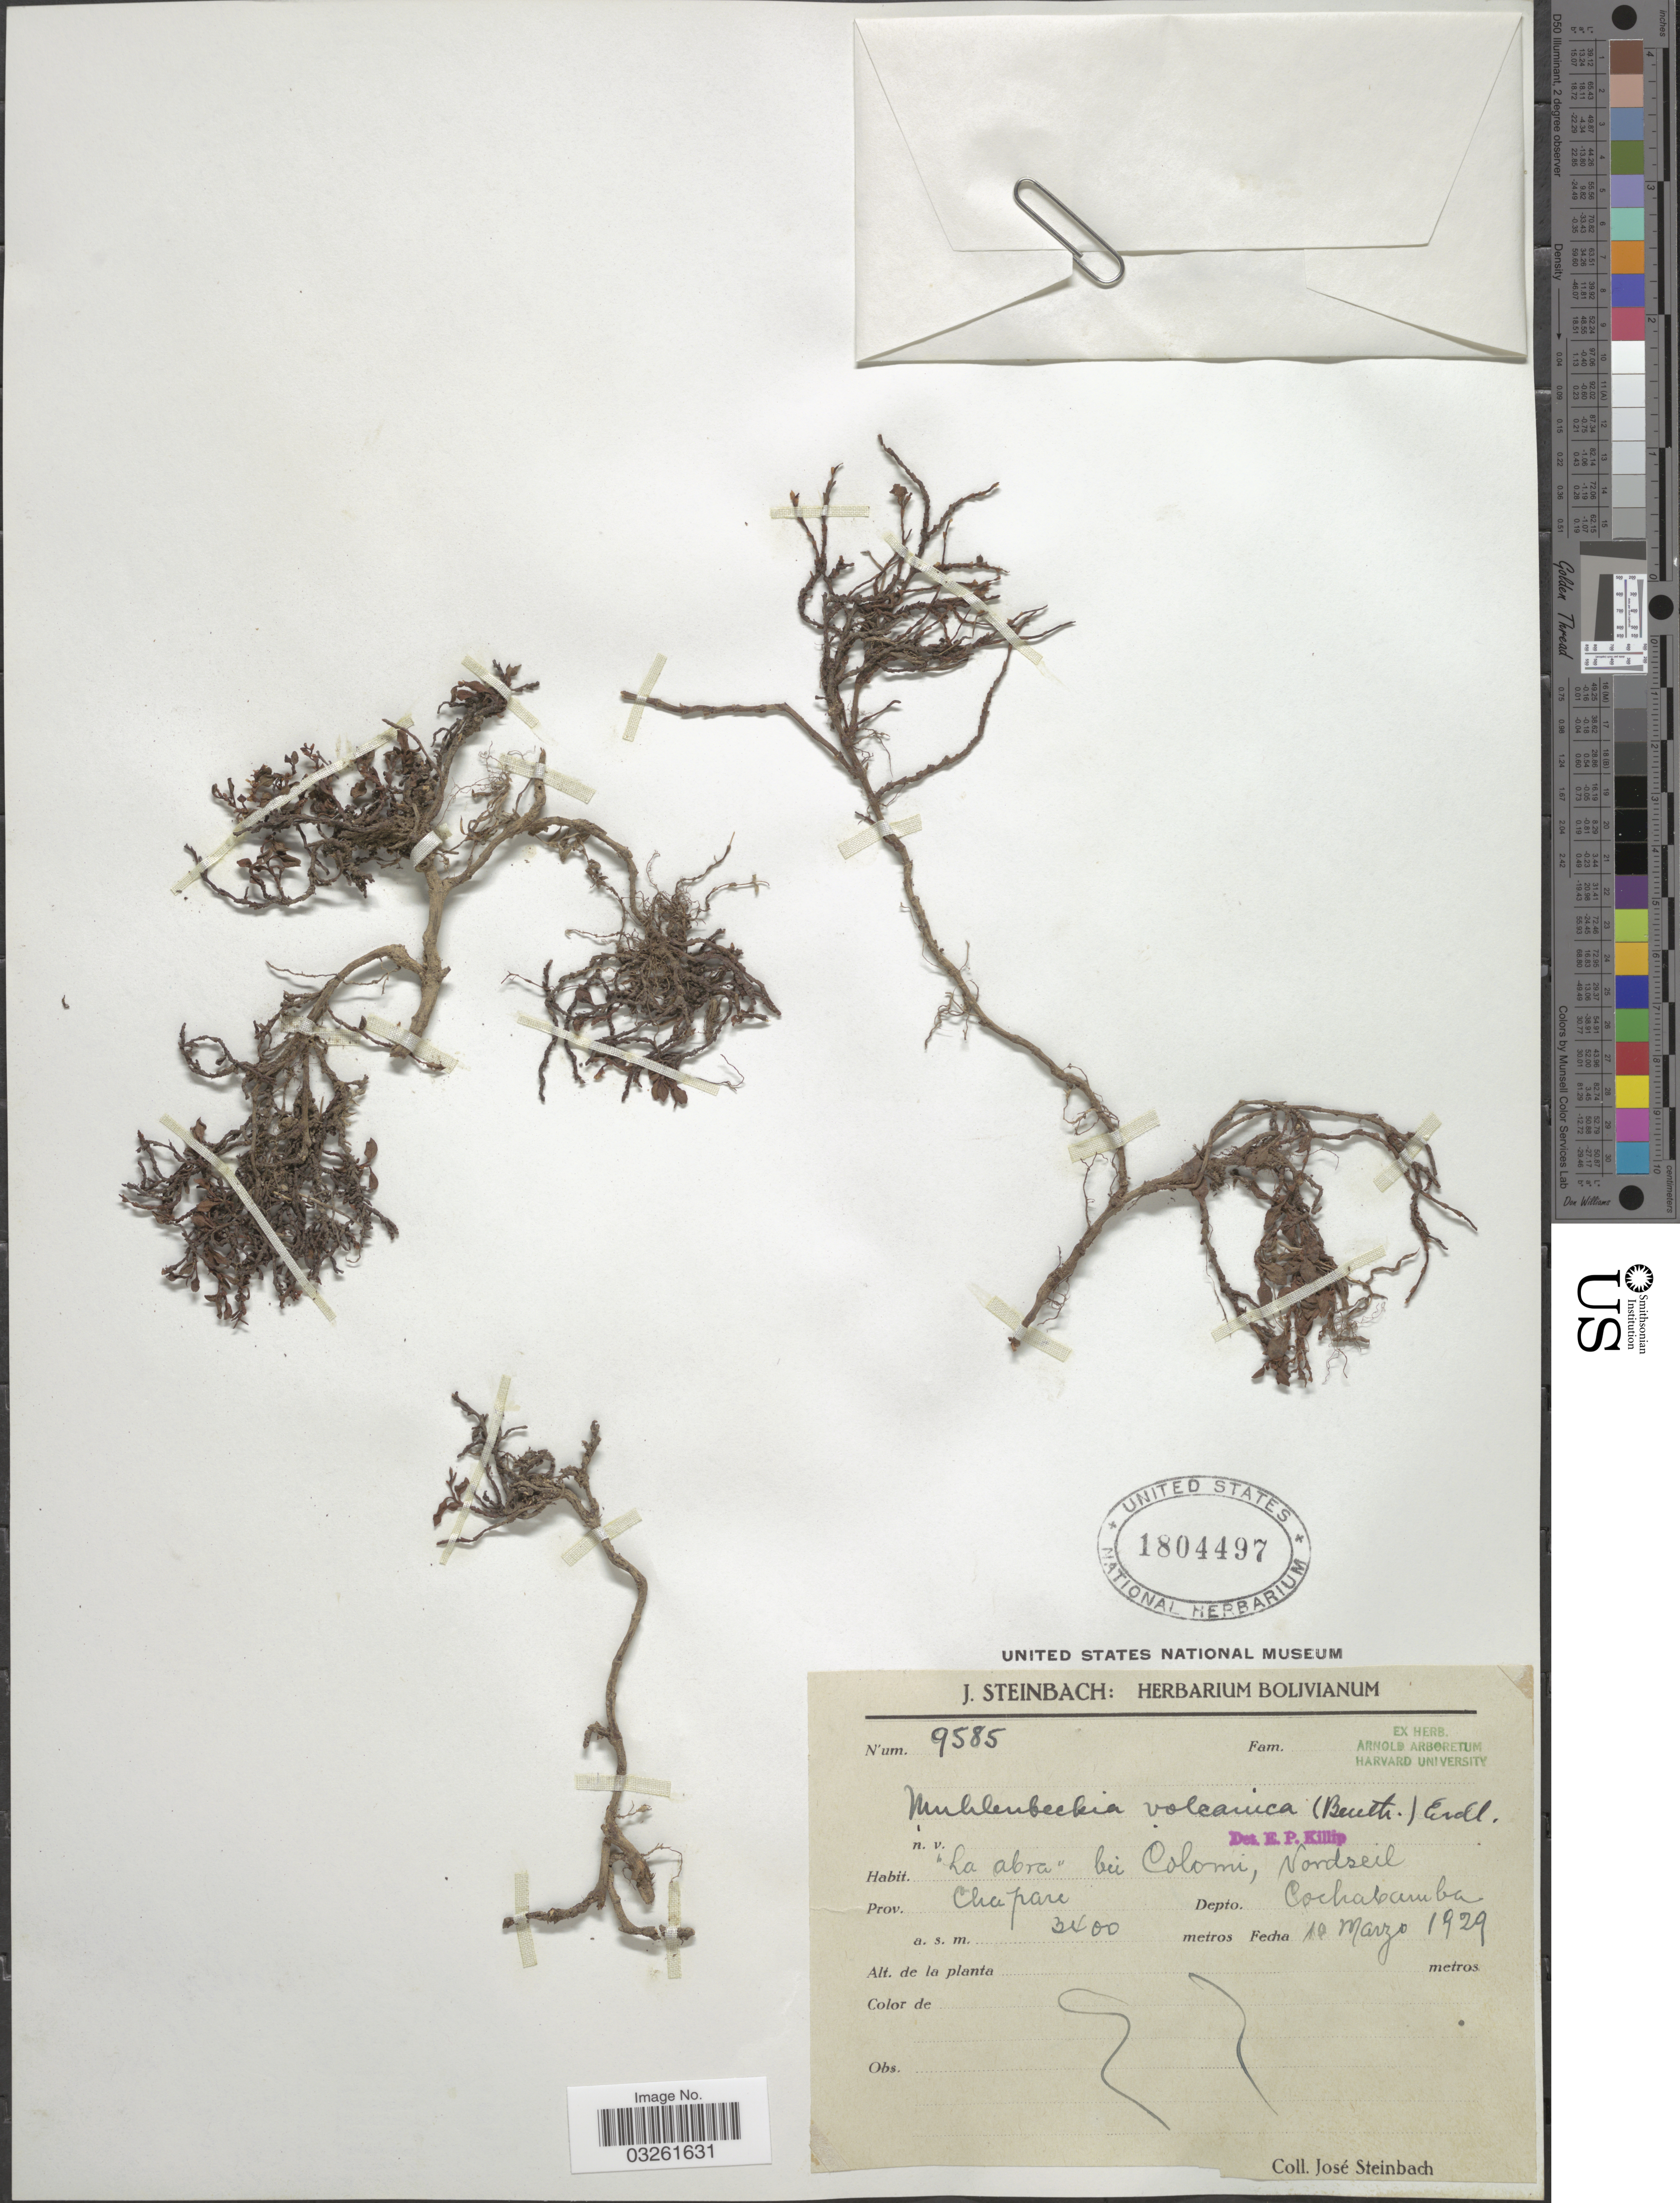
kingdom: Plantae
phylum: Tracheophyta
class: Magnoliopsida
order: Caryophyllales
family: Polygonaceae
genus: Muehlenbeckia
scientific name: Muehlenbeckia volcanica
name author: (Benth.) Endl.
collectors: J. Steinbach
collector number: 9585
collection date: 1929-03-10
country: Bolivia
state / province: Cochabamba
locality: La abra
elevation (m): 3400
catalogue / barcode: US 1804497